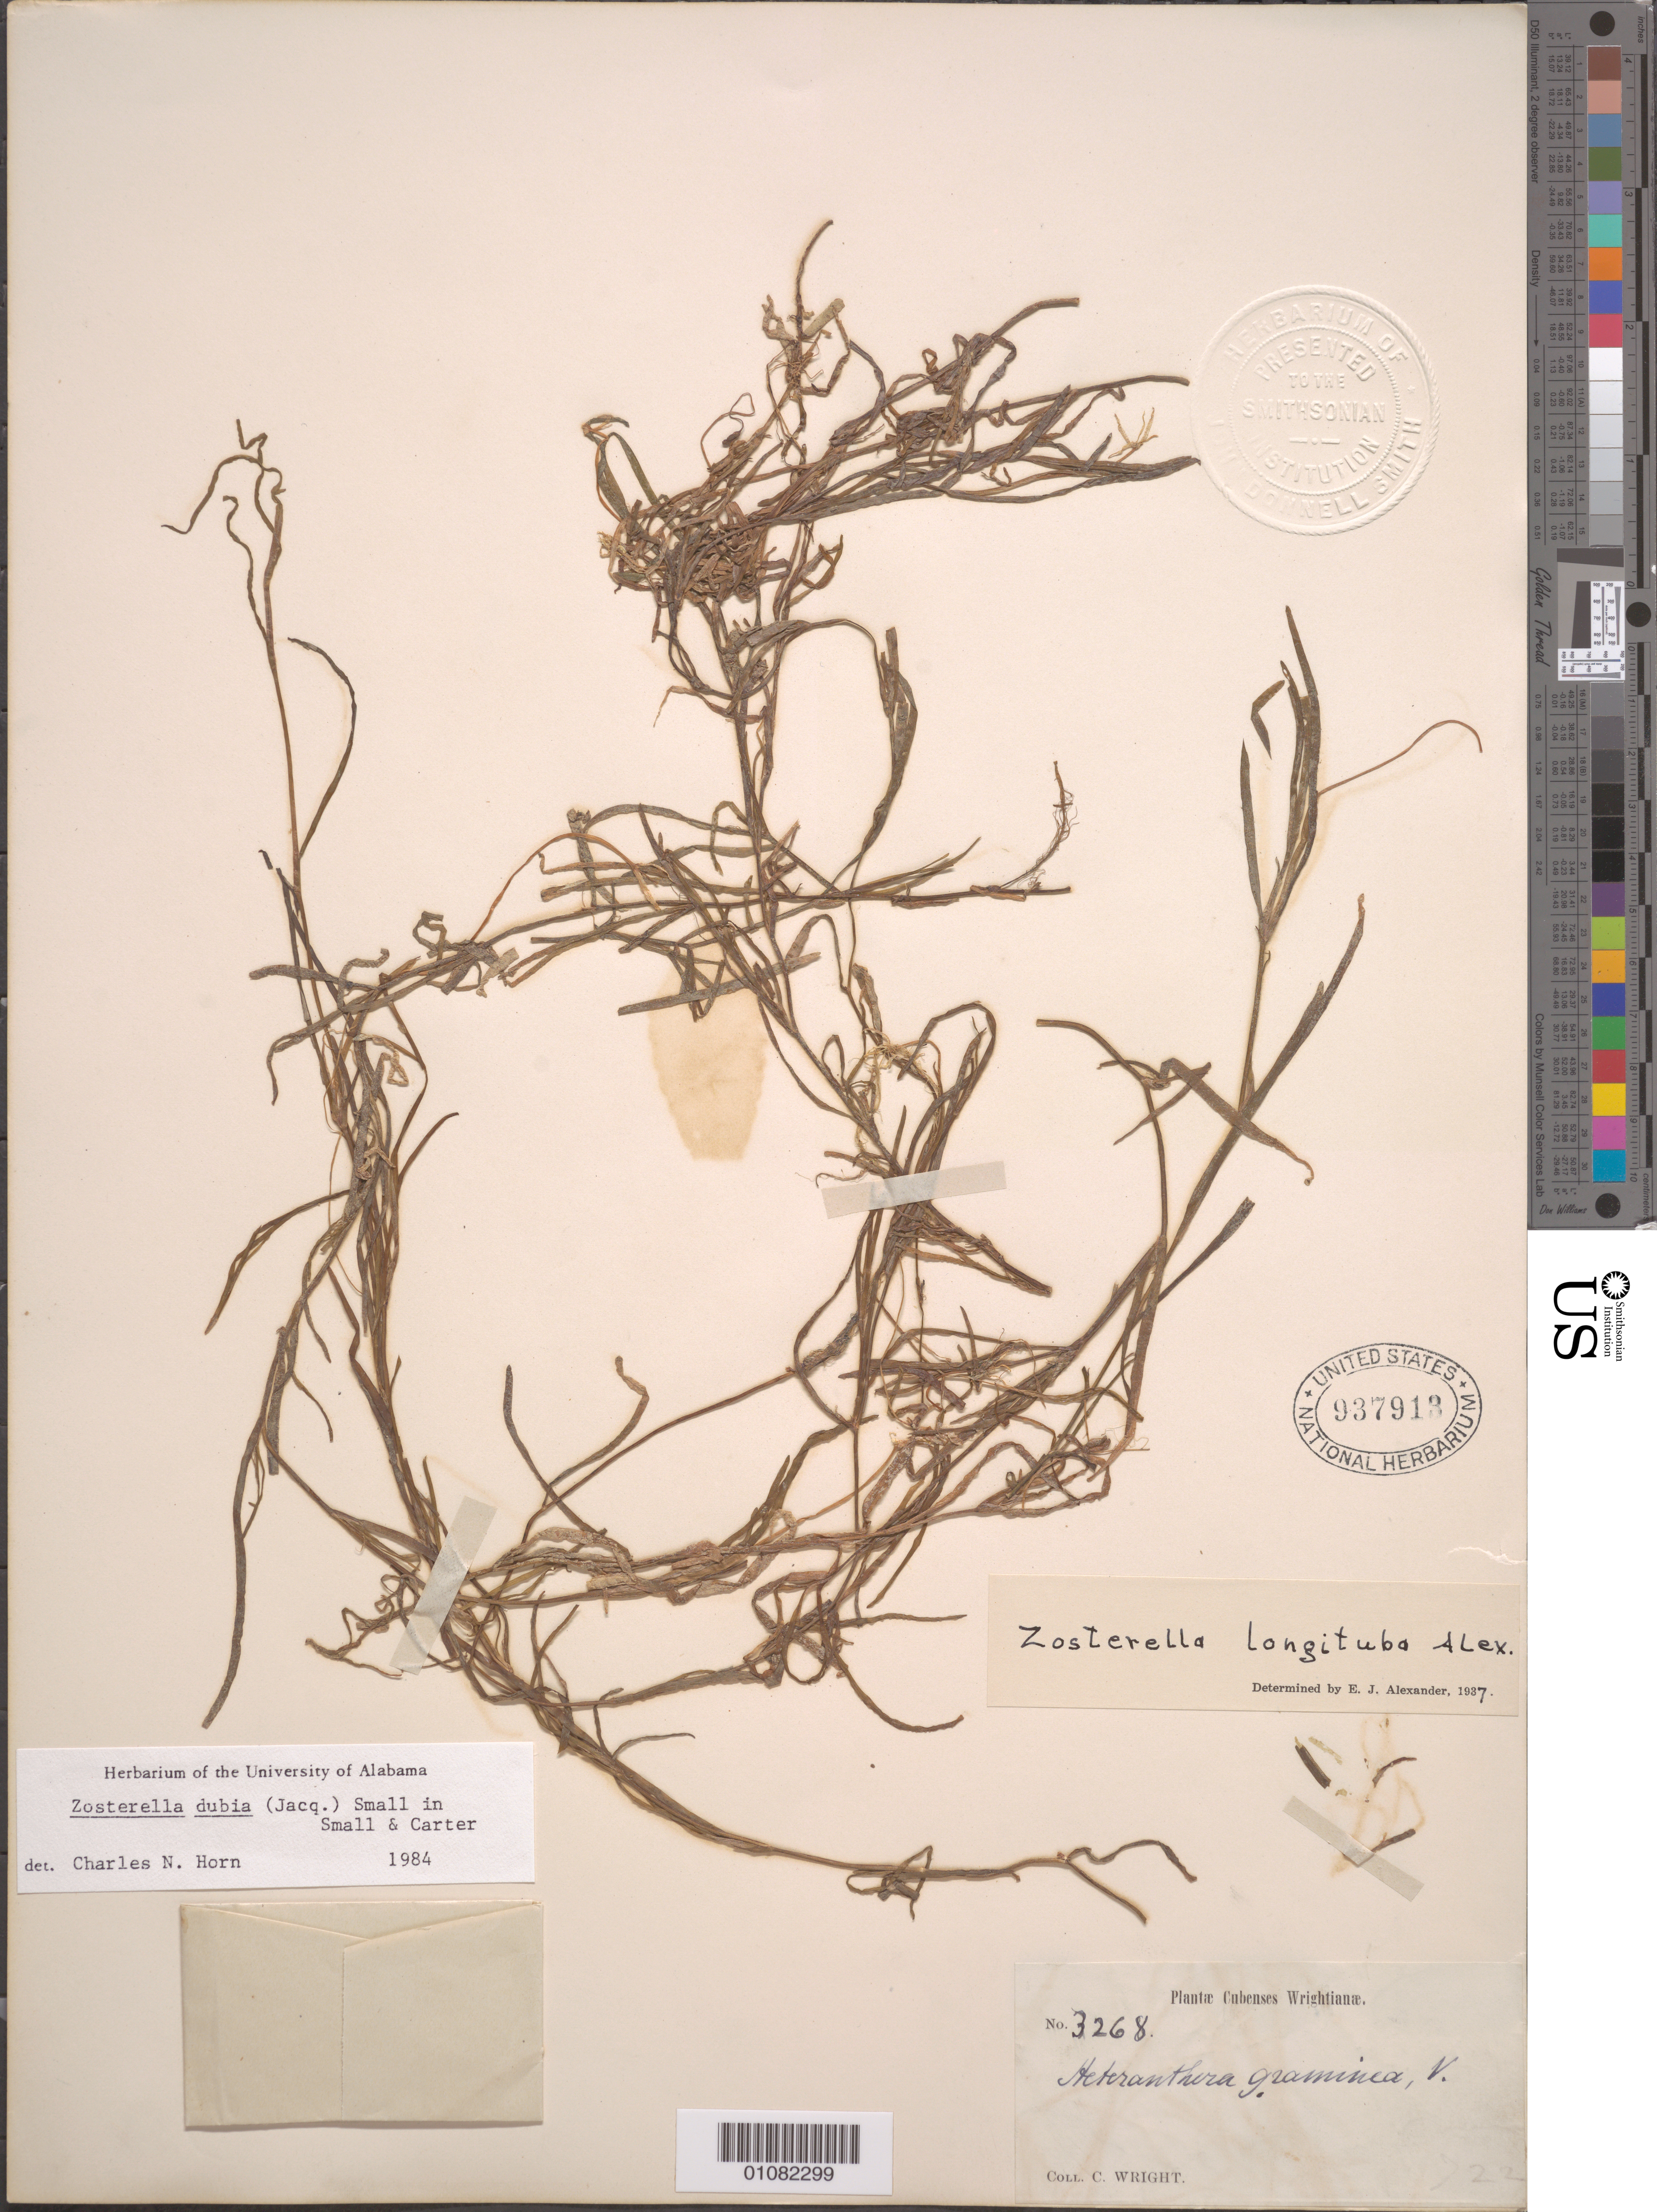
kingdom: Plantae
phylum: Tracheophyta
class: Liliopsida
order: Commelinales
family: Pontederiaceae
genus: Heteranthera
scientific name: Heteranthera dubia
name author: (Jacq.) MacMill.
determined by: Strong, Mark T., (BOT), Smithsonian Institution - National Museum of Natural History (UNITED STATES)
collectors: C. Wright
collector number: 3268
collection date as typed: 1800 to 1899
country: Cuba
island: Cuba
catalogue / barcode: US 937913